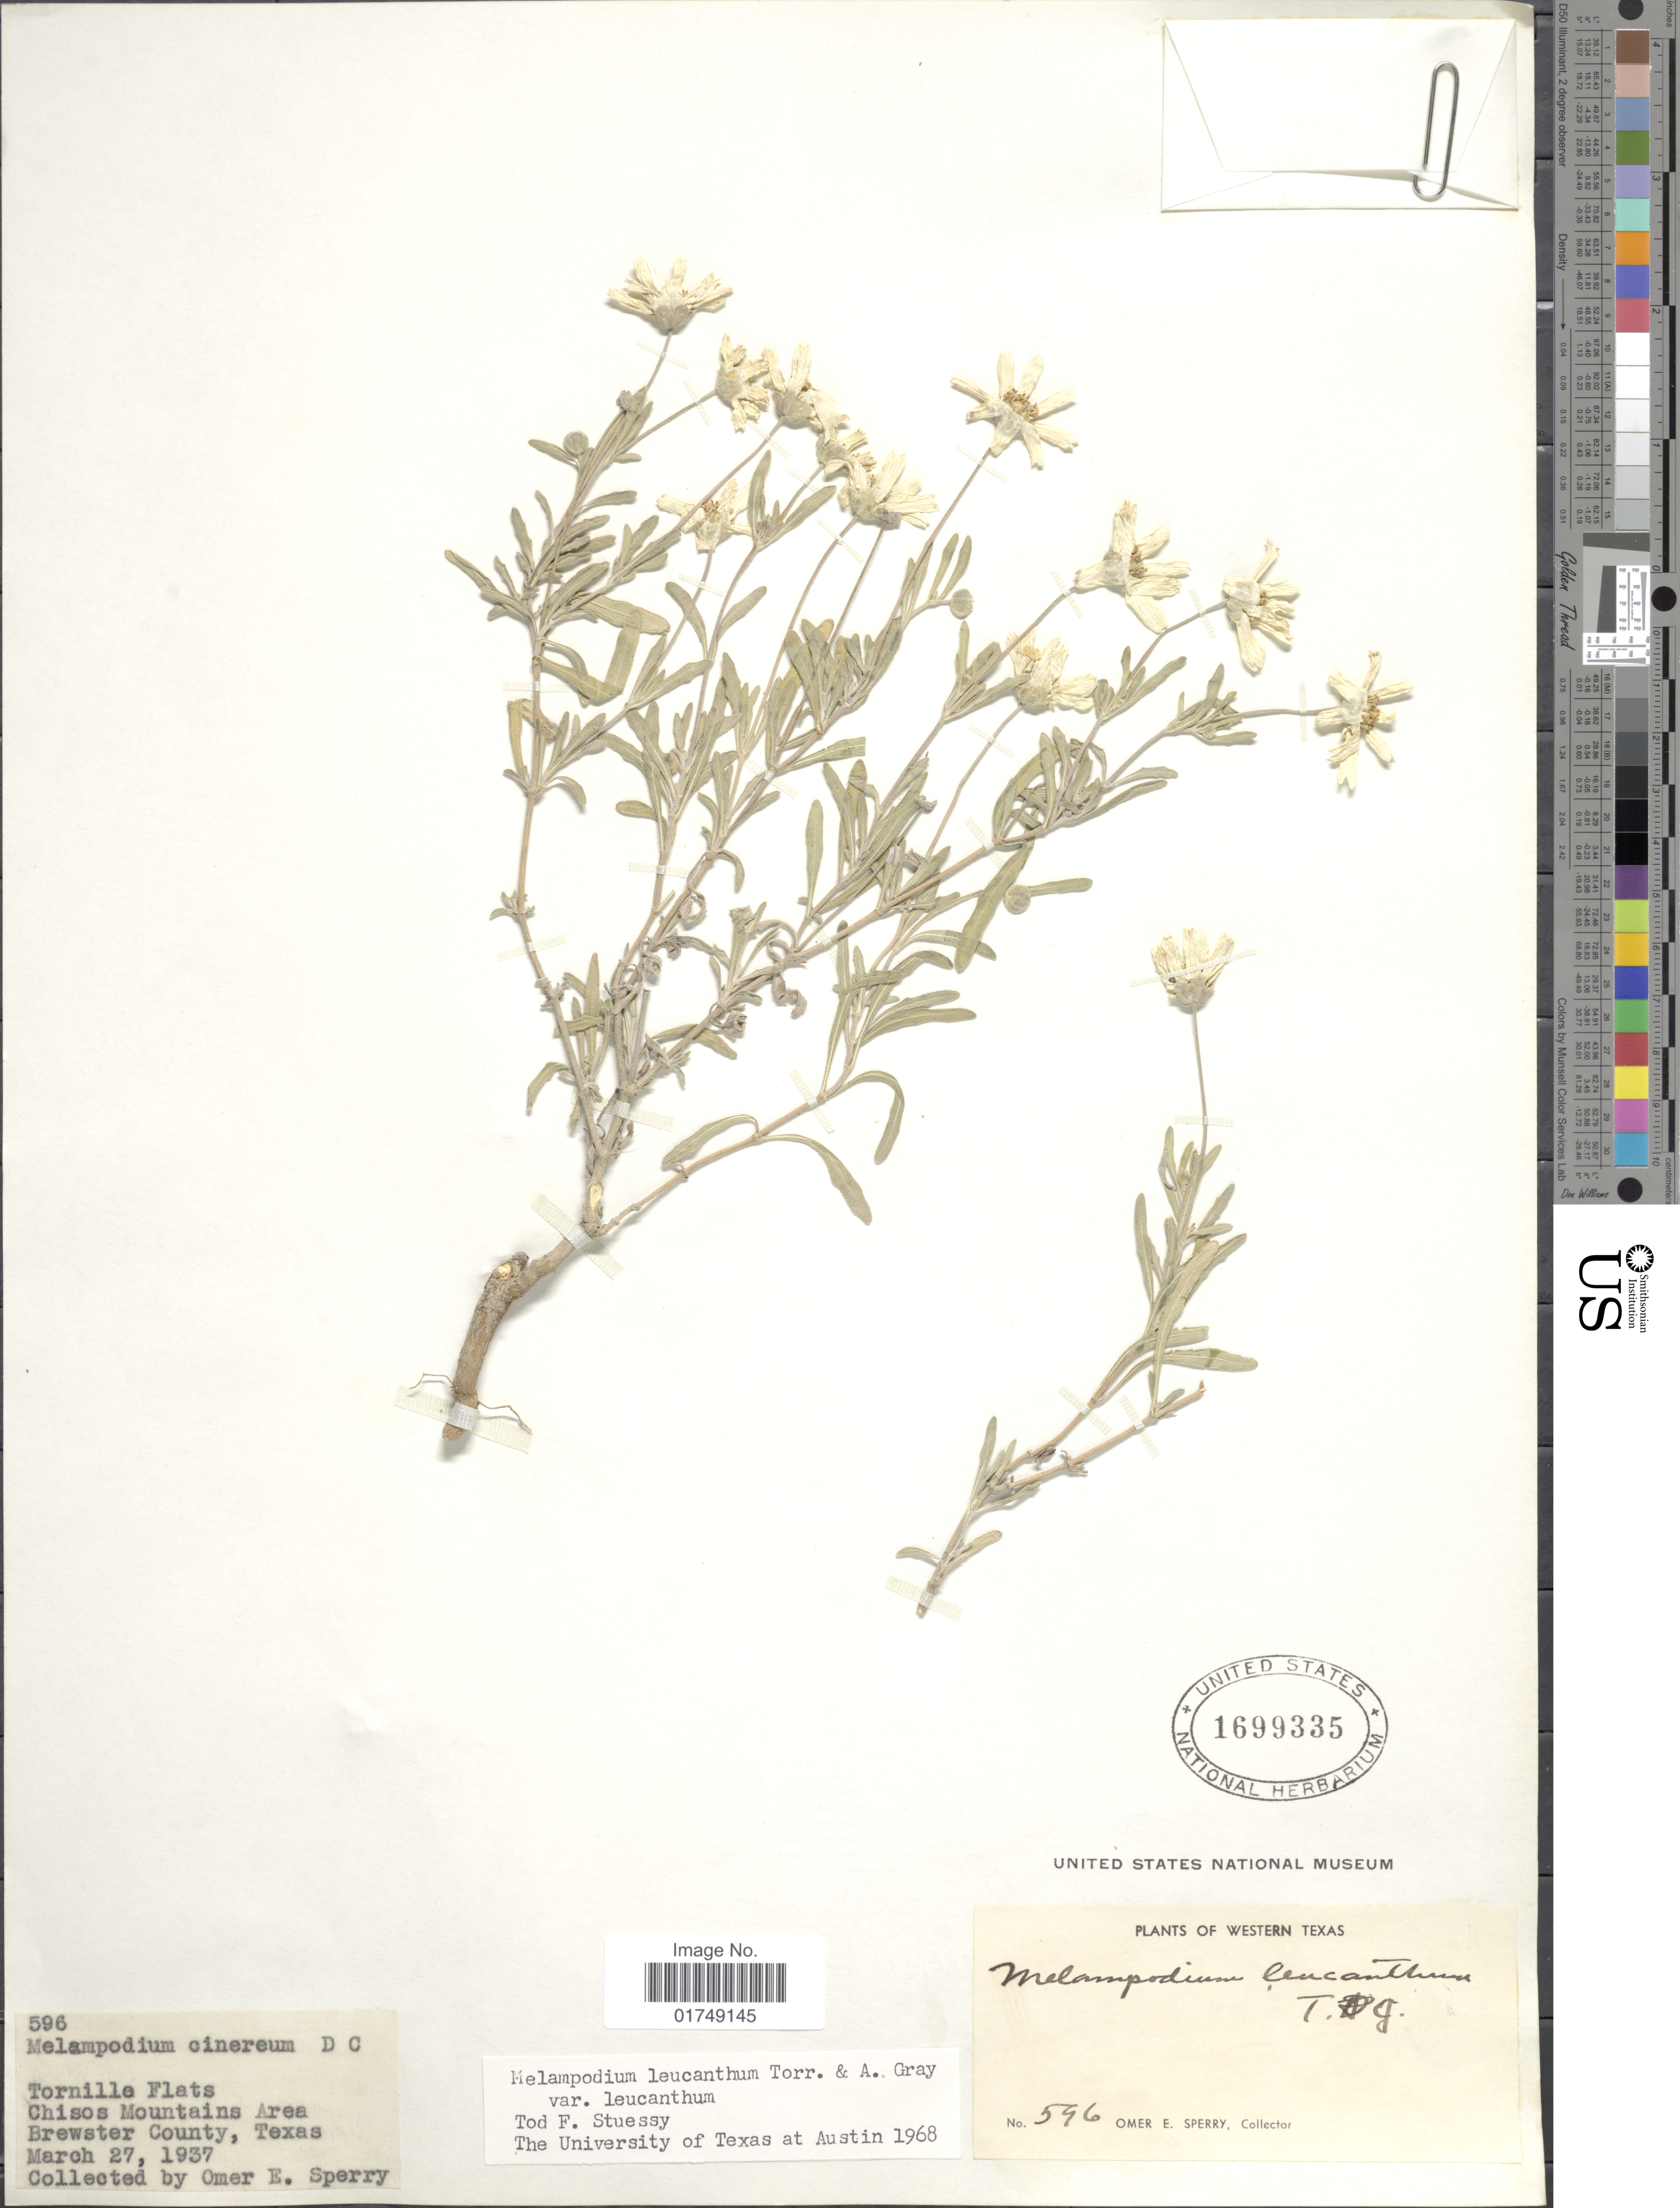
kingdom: Plantae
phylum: Tracheophyta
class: Magnoliopsida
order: Asterales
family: Asteraceae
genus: Melampodium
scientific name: Melampodium leucanthum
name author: Torr. & A. Gray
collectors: O. E. Sperry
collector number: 596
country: United States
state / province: Texas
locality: Western Texas, Tornille Flats, Chisos Mountains Area, Brewster County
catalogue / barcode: US 1699335